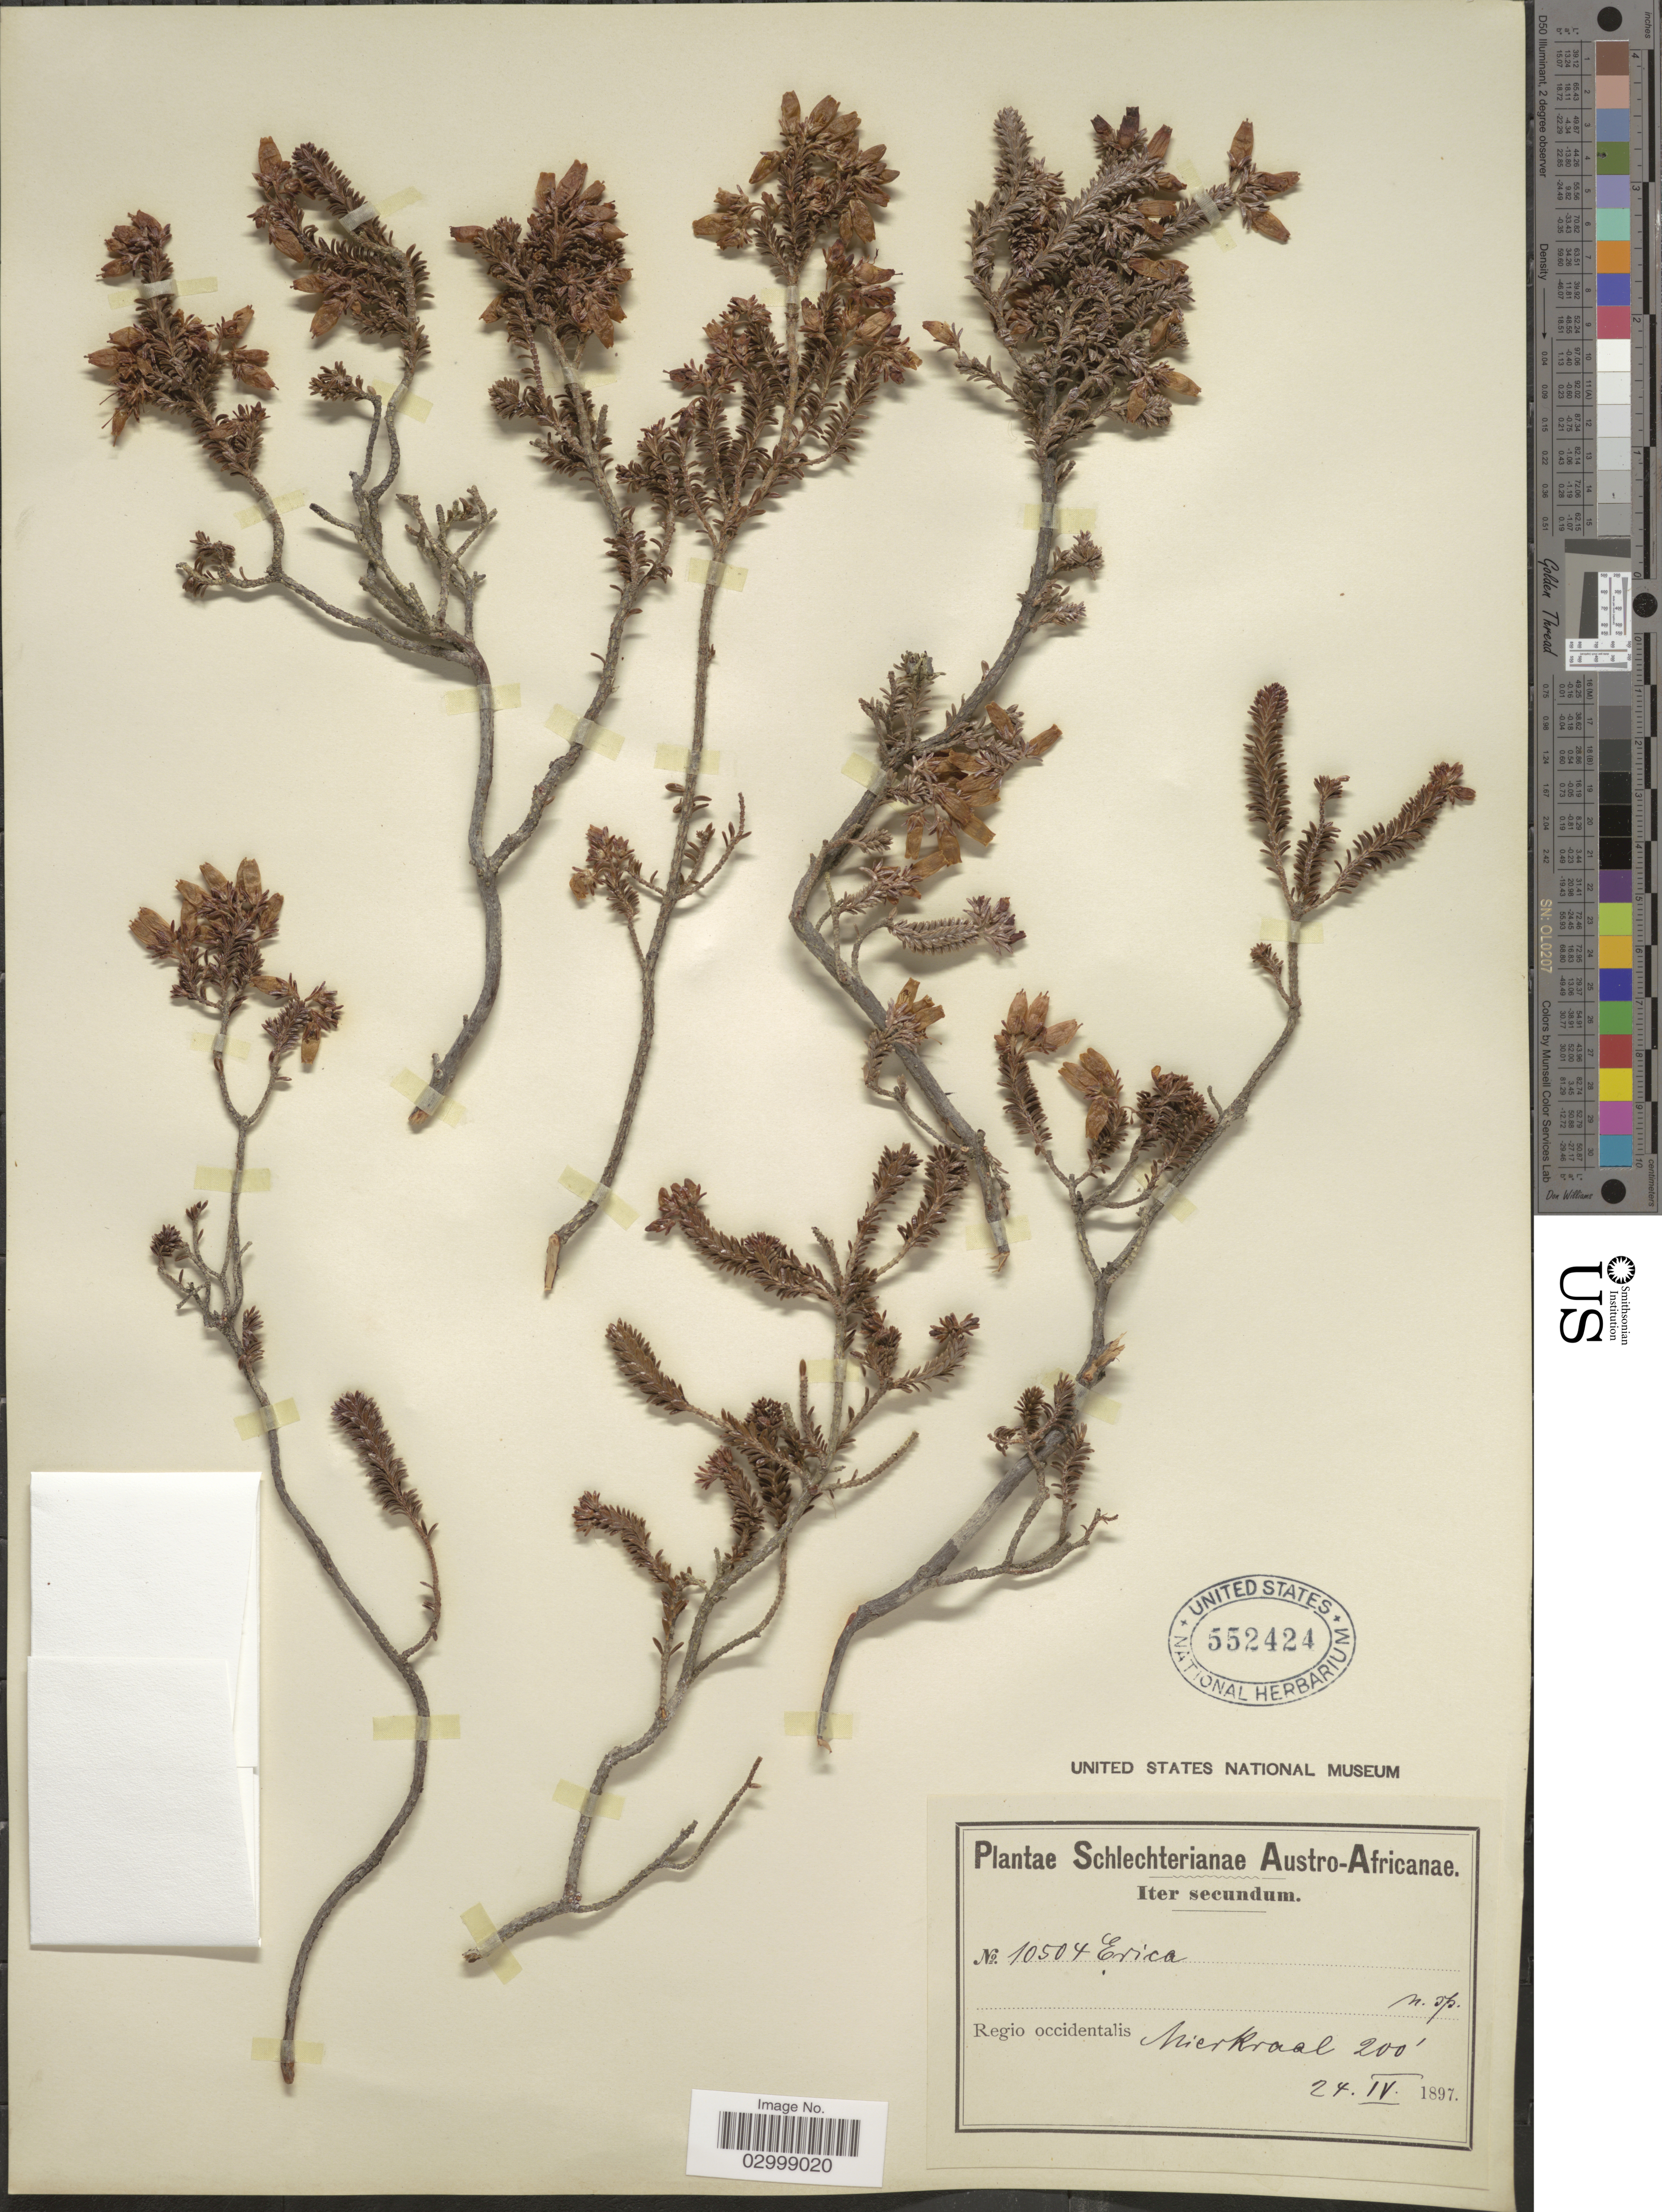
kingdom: Plantae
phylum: Tracheophyta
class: Magnoliopsida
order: Ericales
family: Ericaceae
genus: Erica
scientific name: Erica sp.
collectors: Schlechter, --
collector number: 10504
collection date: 1897-04-24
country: South Africa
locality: Austro-Africanae, Regio occidentalis, Mierkraal.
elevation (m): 61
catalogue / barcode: US 552424